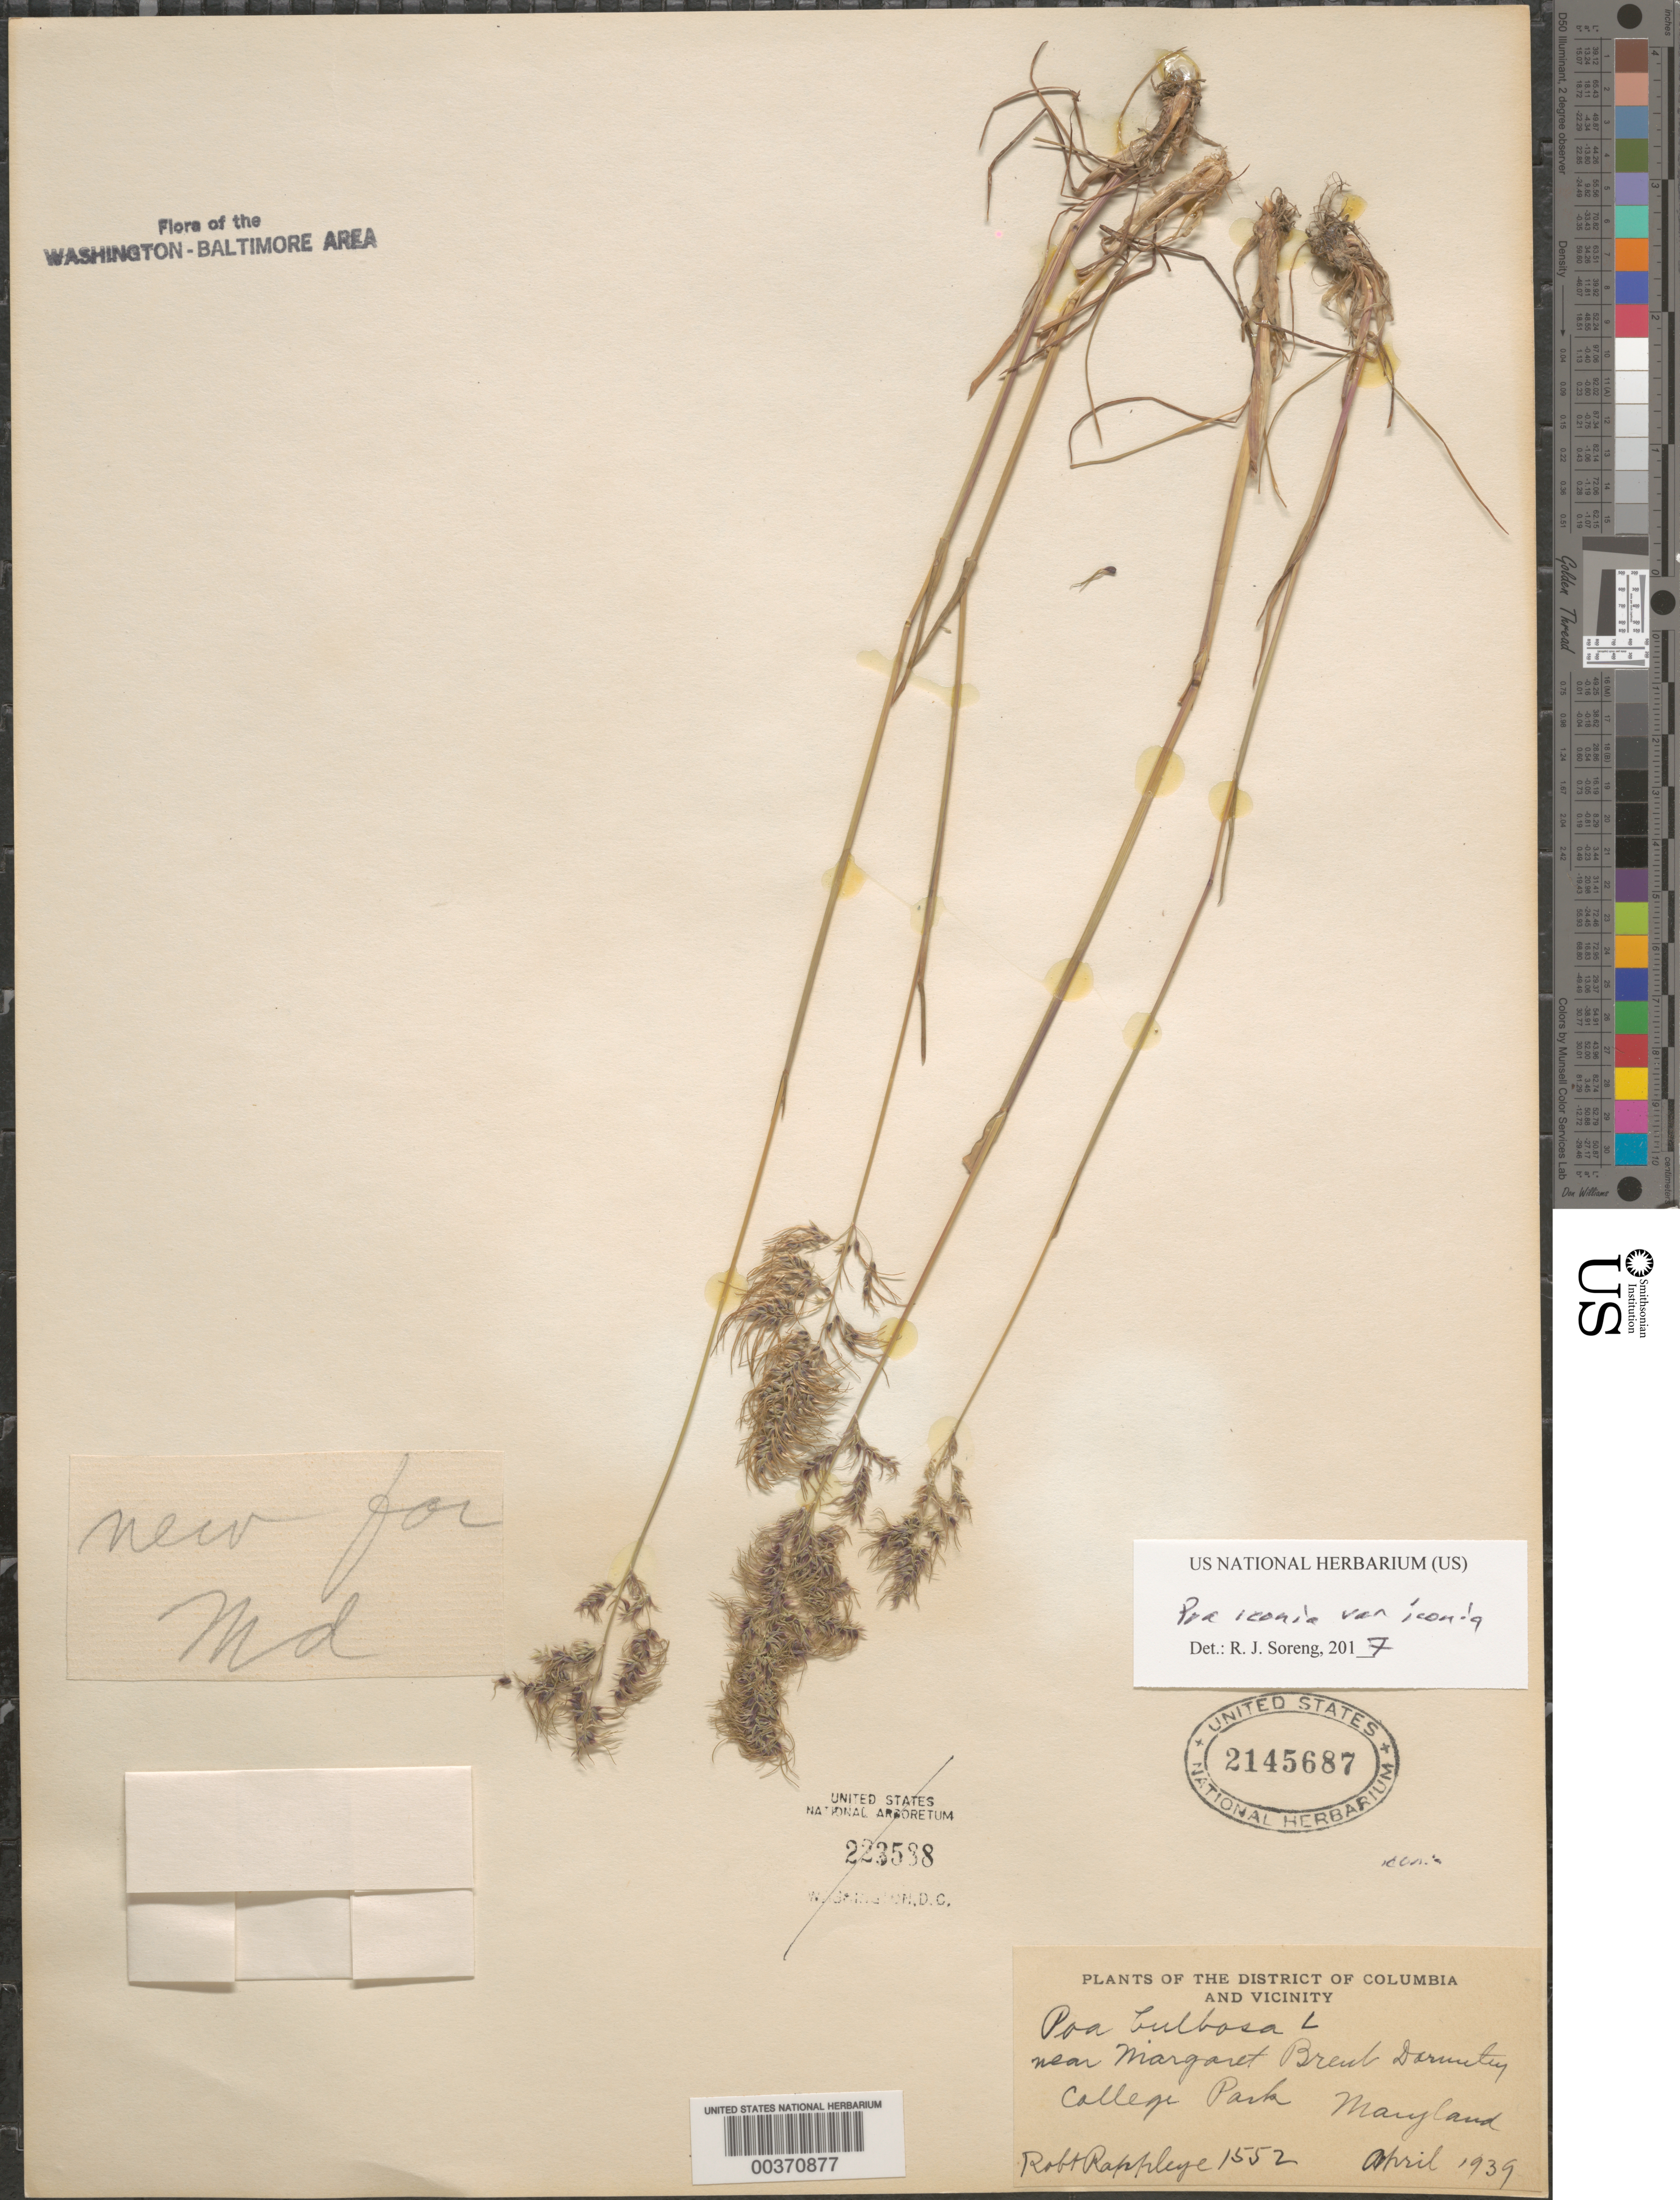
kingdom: Plantae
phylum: Tracheophyta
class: Liliopsida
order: Poales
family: Poaceae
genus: Poa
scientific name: Poa iconia var. iconia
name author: Azn.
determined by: Soreng, Robert J., Research Associate (BOT), Smithsonian Institution - National Museum of Natural History (UNITED STATES)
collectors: R. Rappleye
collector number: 1552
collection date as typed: Apr 1939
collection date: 1939-04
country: United States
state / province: Maryland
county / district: Prince George's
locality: Near Margaret Breut Dormitory, College Park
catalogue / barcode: US 2145687